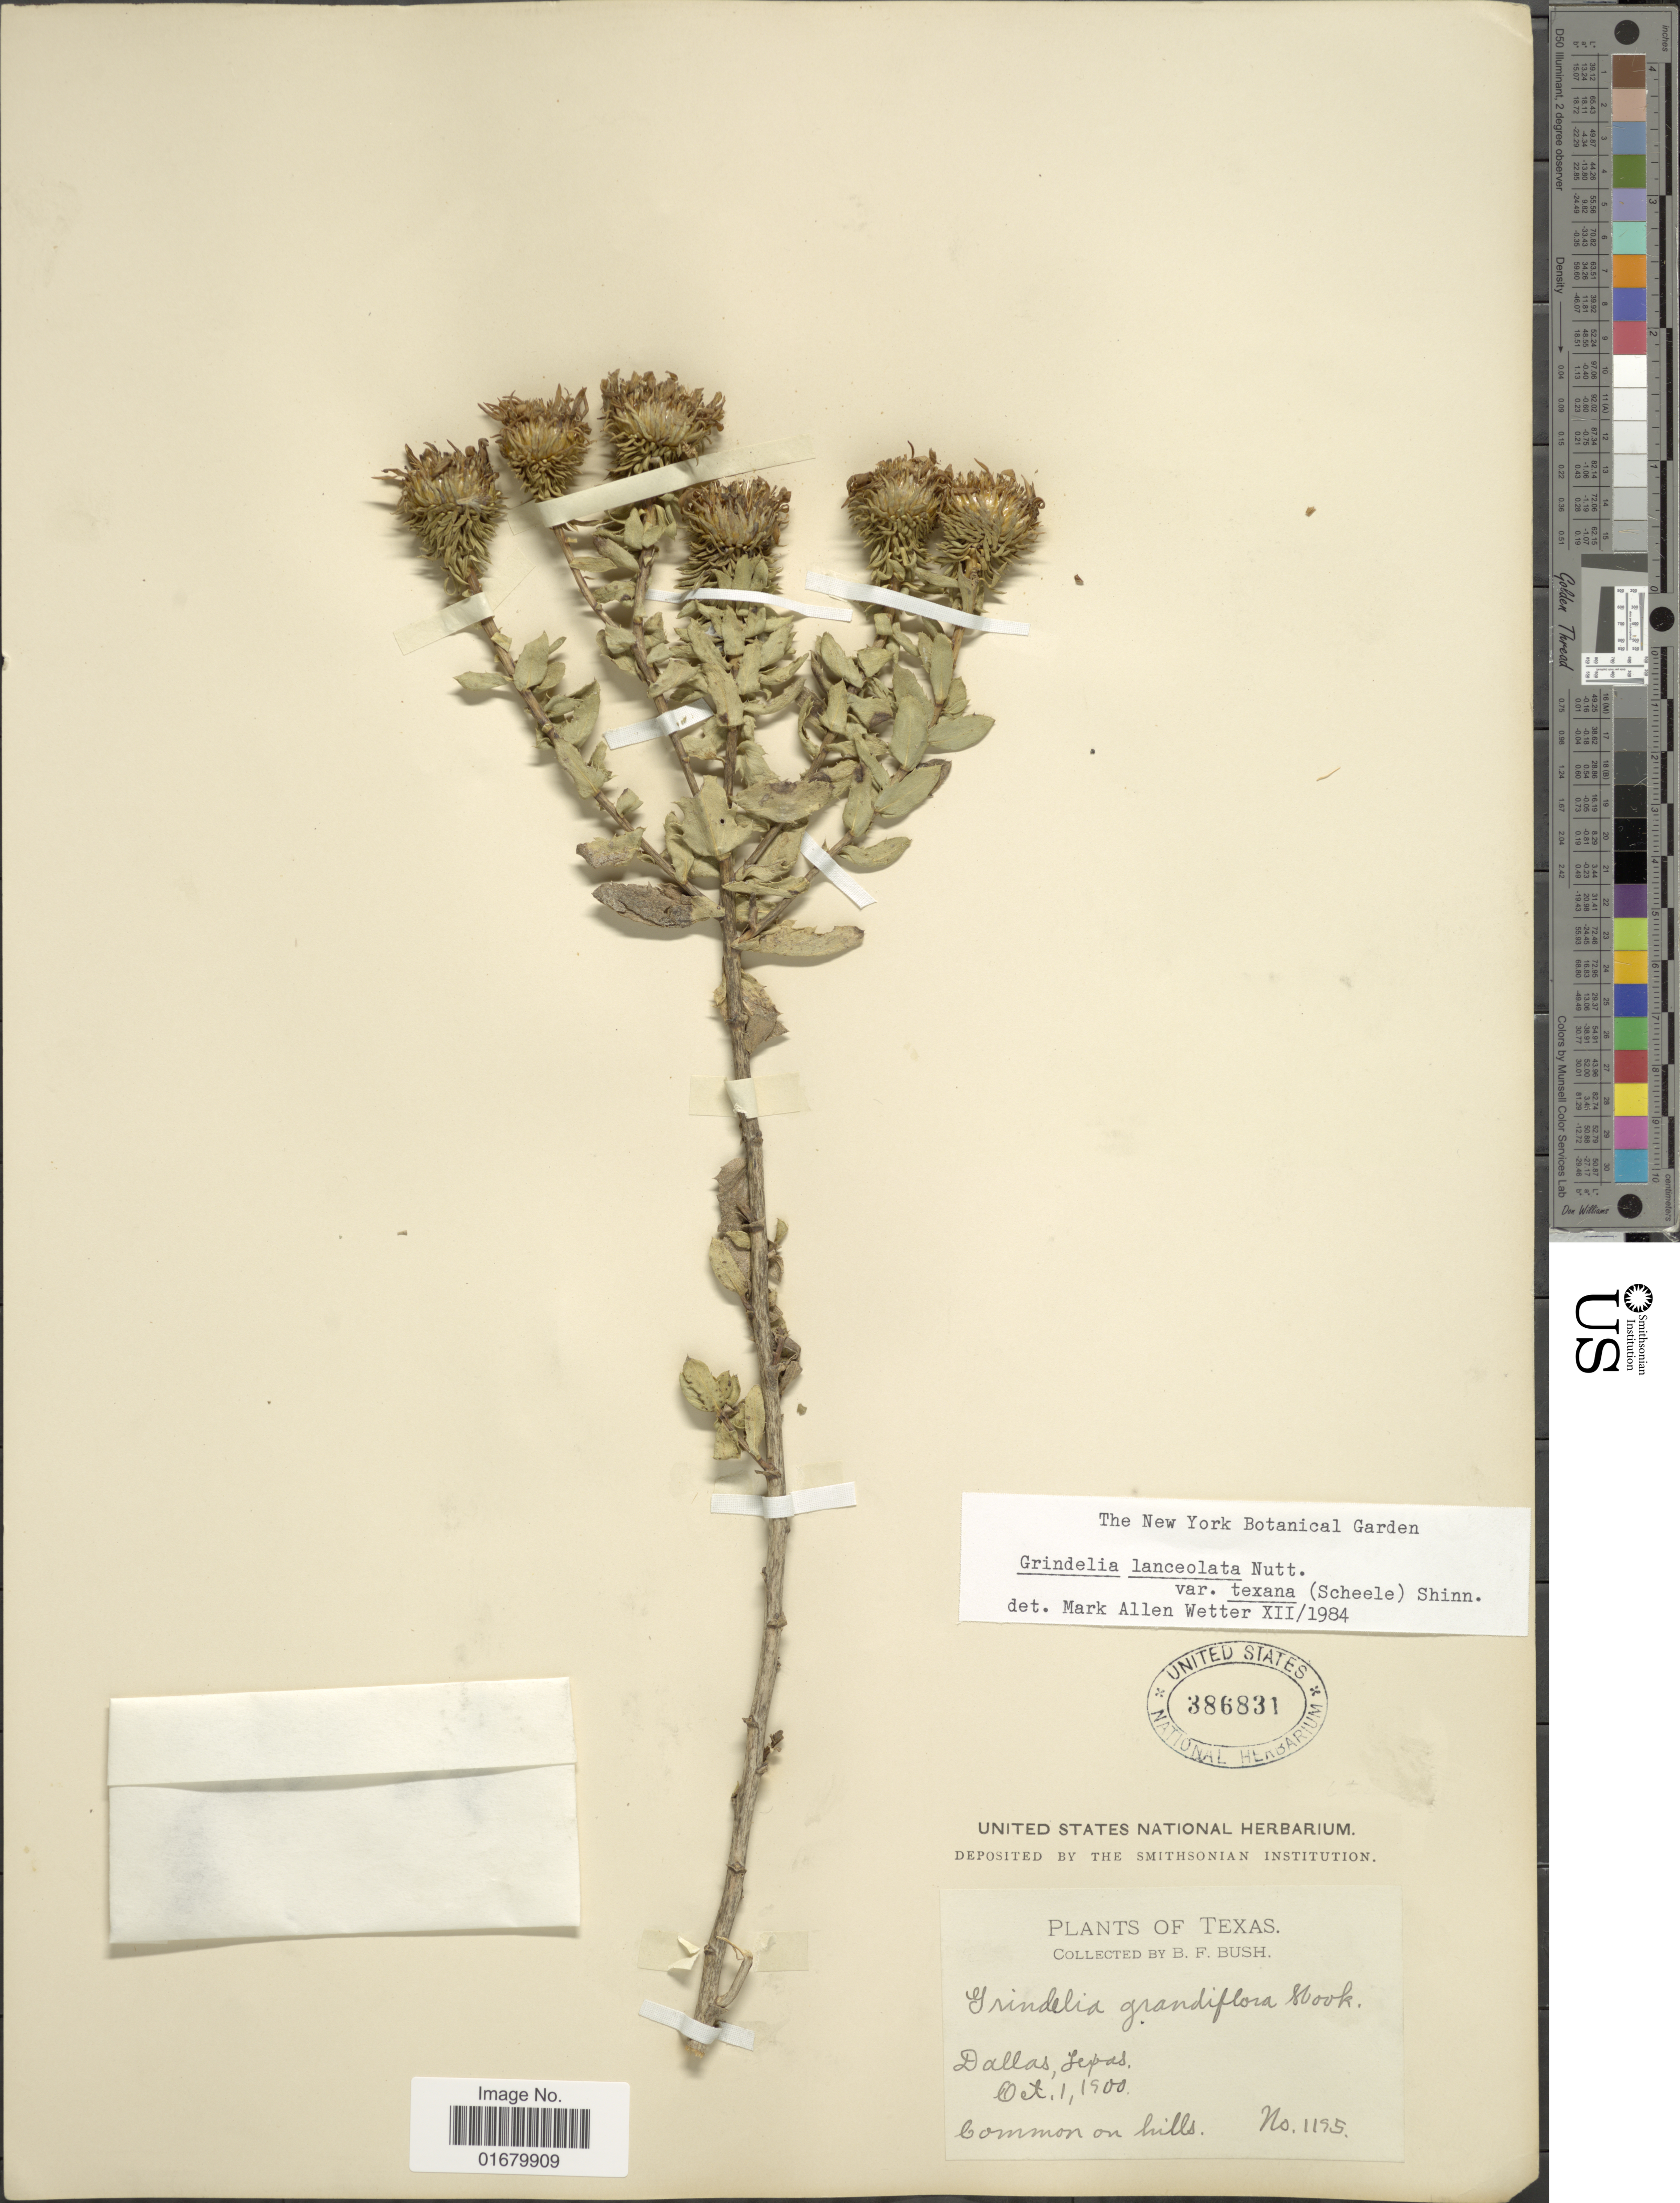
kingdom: Plantae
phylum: Tracheophyta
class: Magnoliopsida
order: Asterales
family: Asteraceae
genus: Grindelia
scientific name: Grindelia lanceolata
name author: Nutt.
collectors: B. F. Bush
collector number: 1195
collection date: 1900-10-01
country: United States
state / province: Texas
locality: Dallas, Jepas.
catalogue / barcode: US 386831